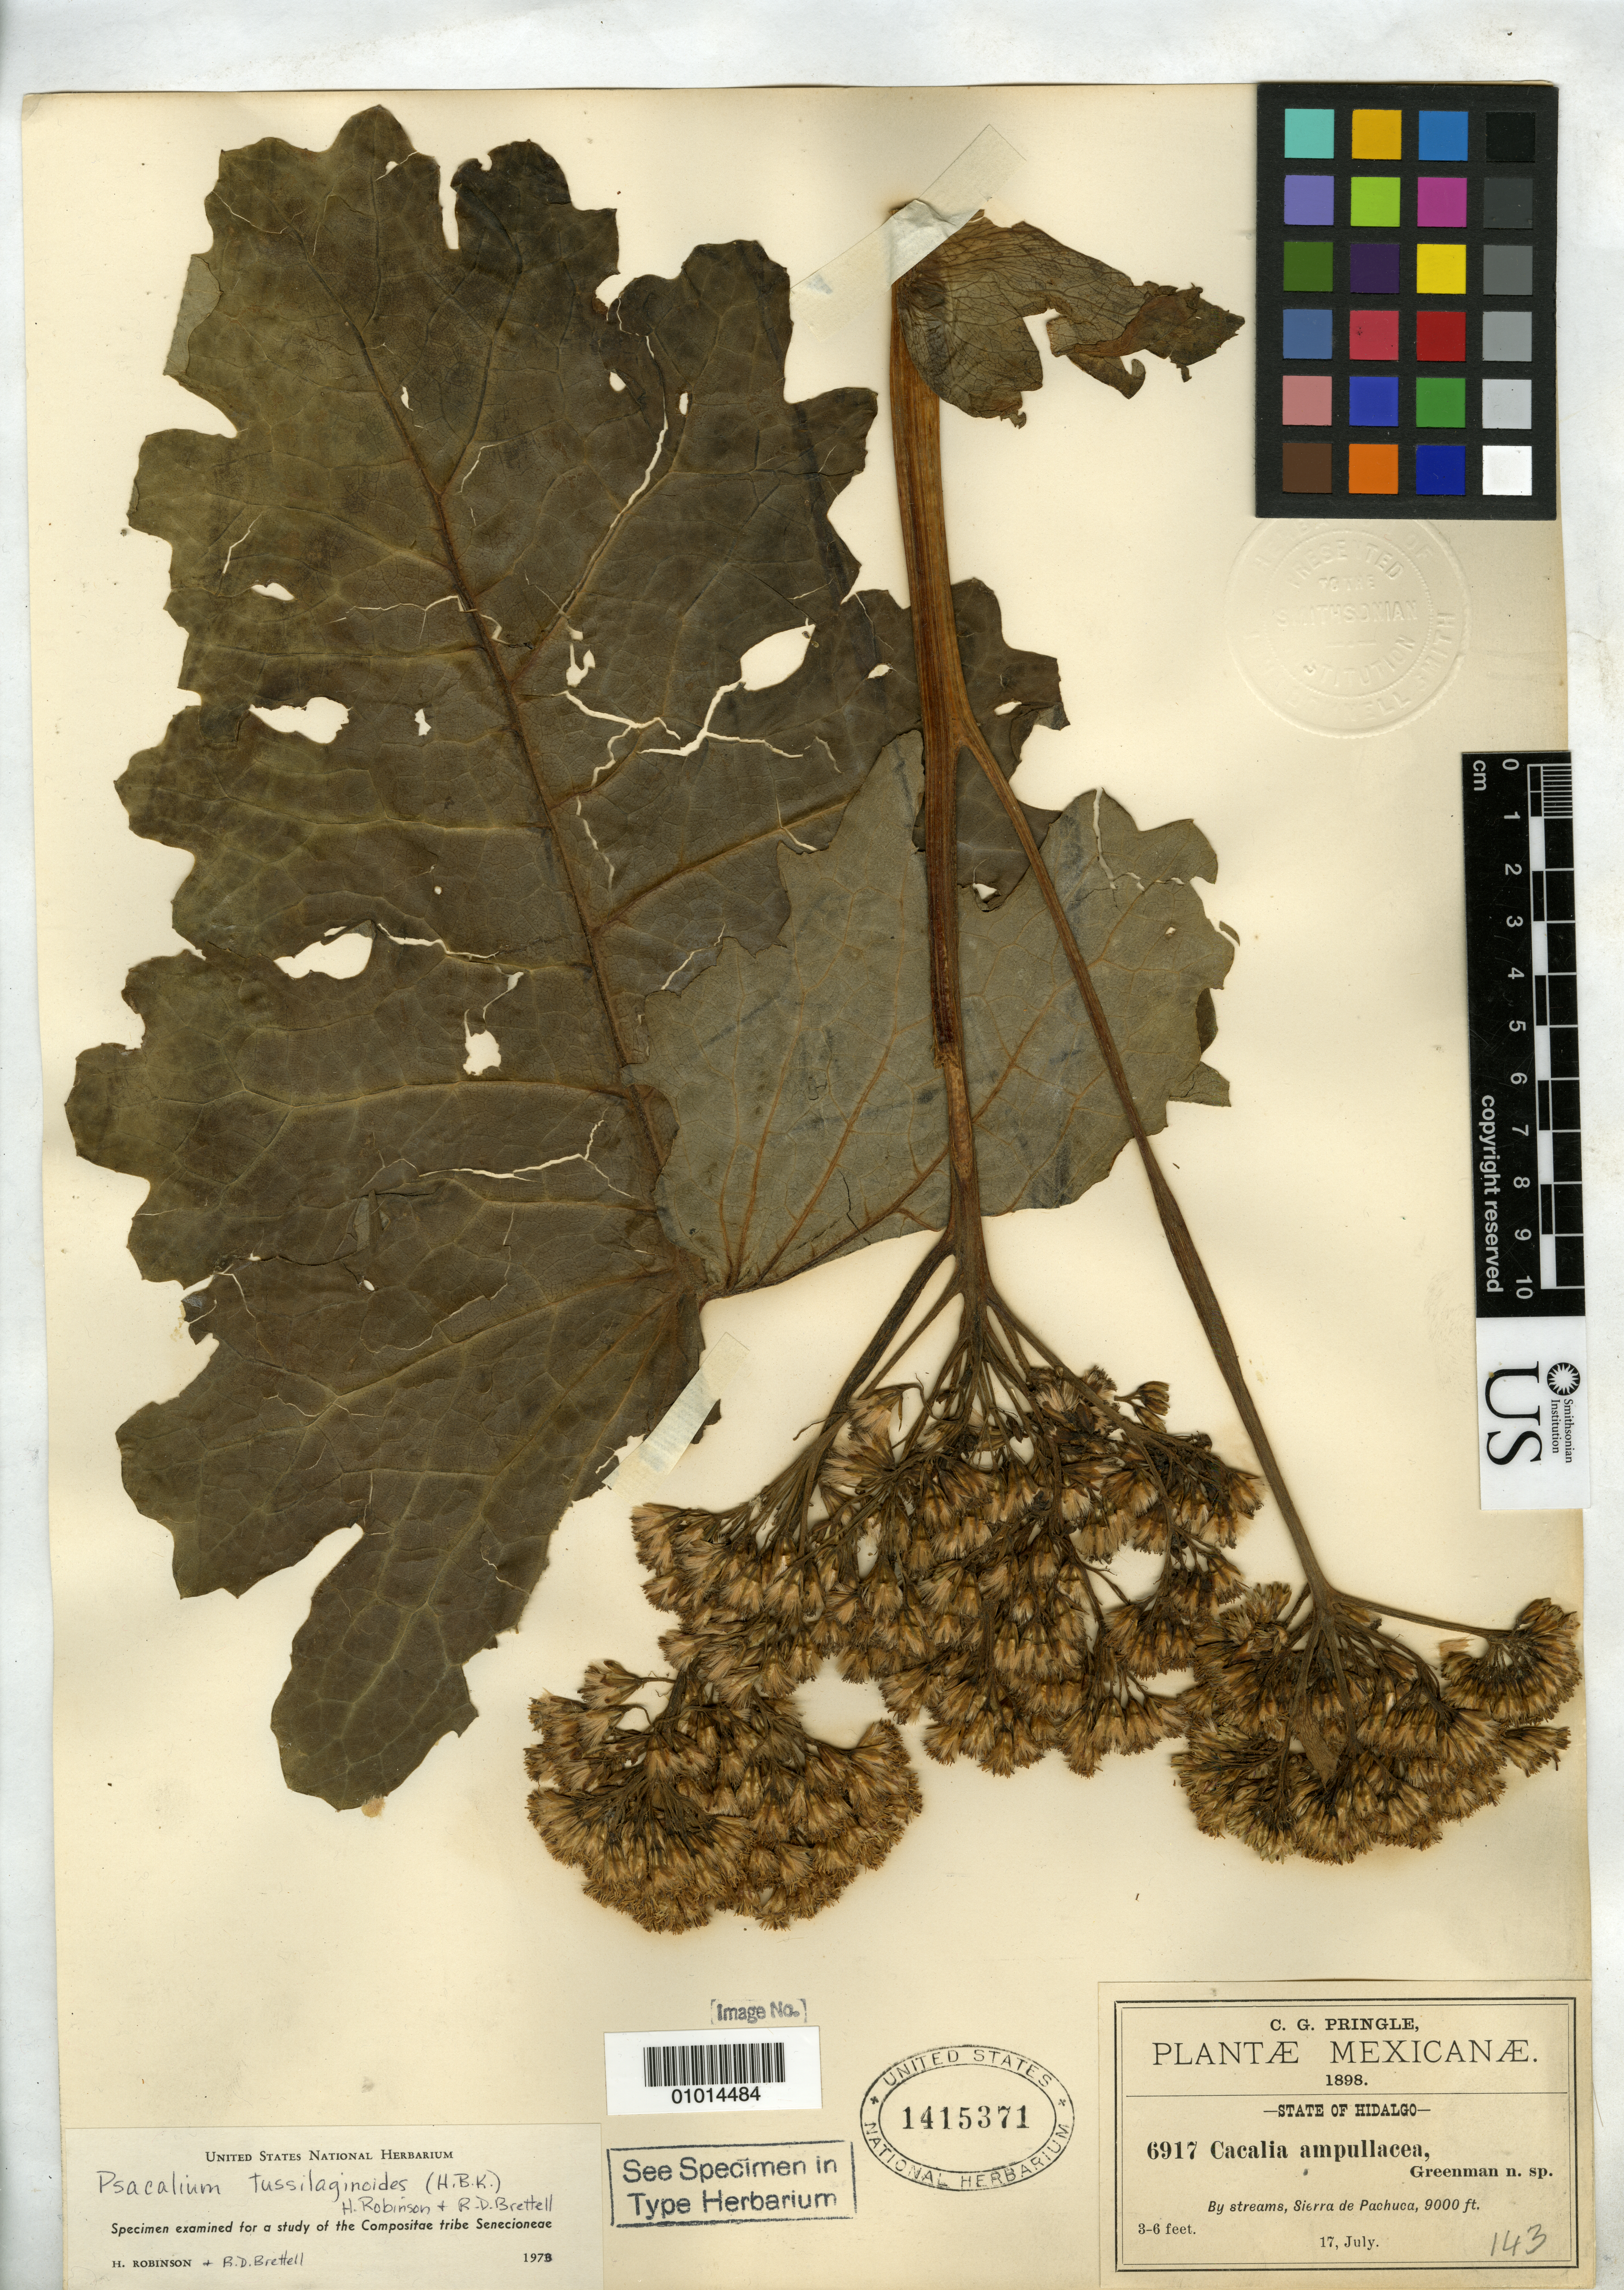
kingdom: Plantae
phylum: Tracheophyta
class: Magnoliopsida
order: Asterales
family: Asteraceae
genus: Cacalia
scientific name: Cacalia ampullacea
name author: Greenm.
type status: Isotype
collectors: C. G. Pringle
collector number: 6917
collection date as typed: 17 Jul 1898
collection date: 1898-07-17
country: Mexico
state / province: Hidalgo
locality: Sierra de Pachuca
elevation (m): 2700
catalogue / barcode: US 1415371